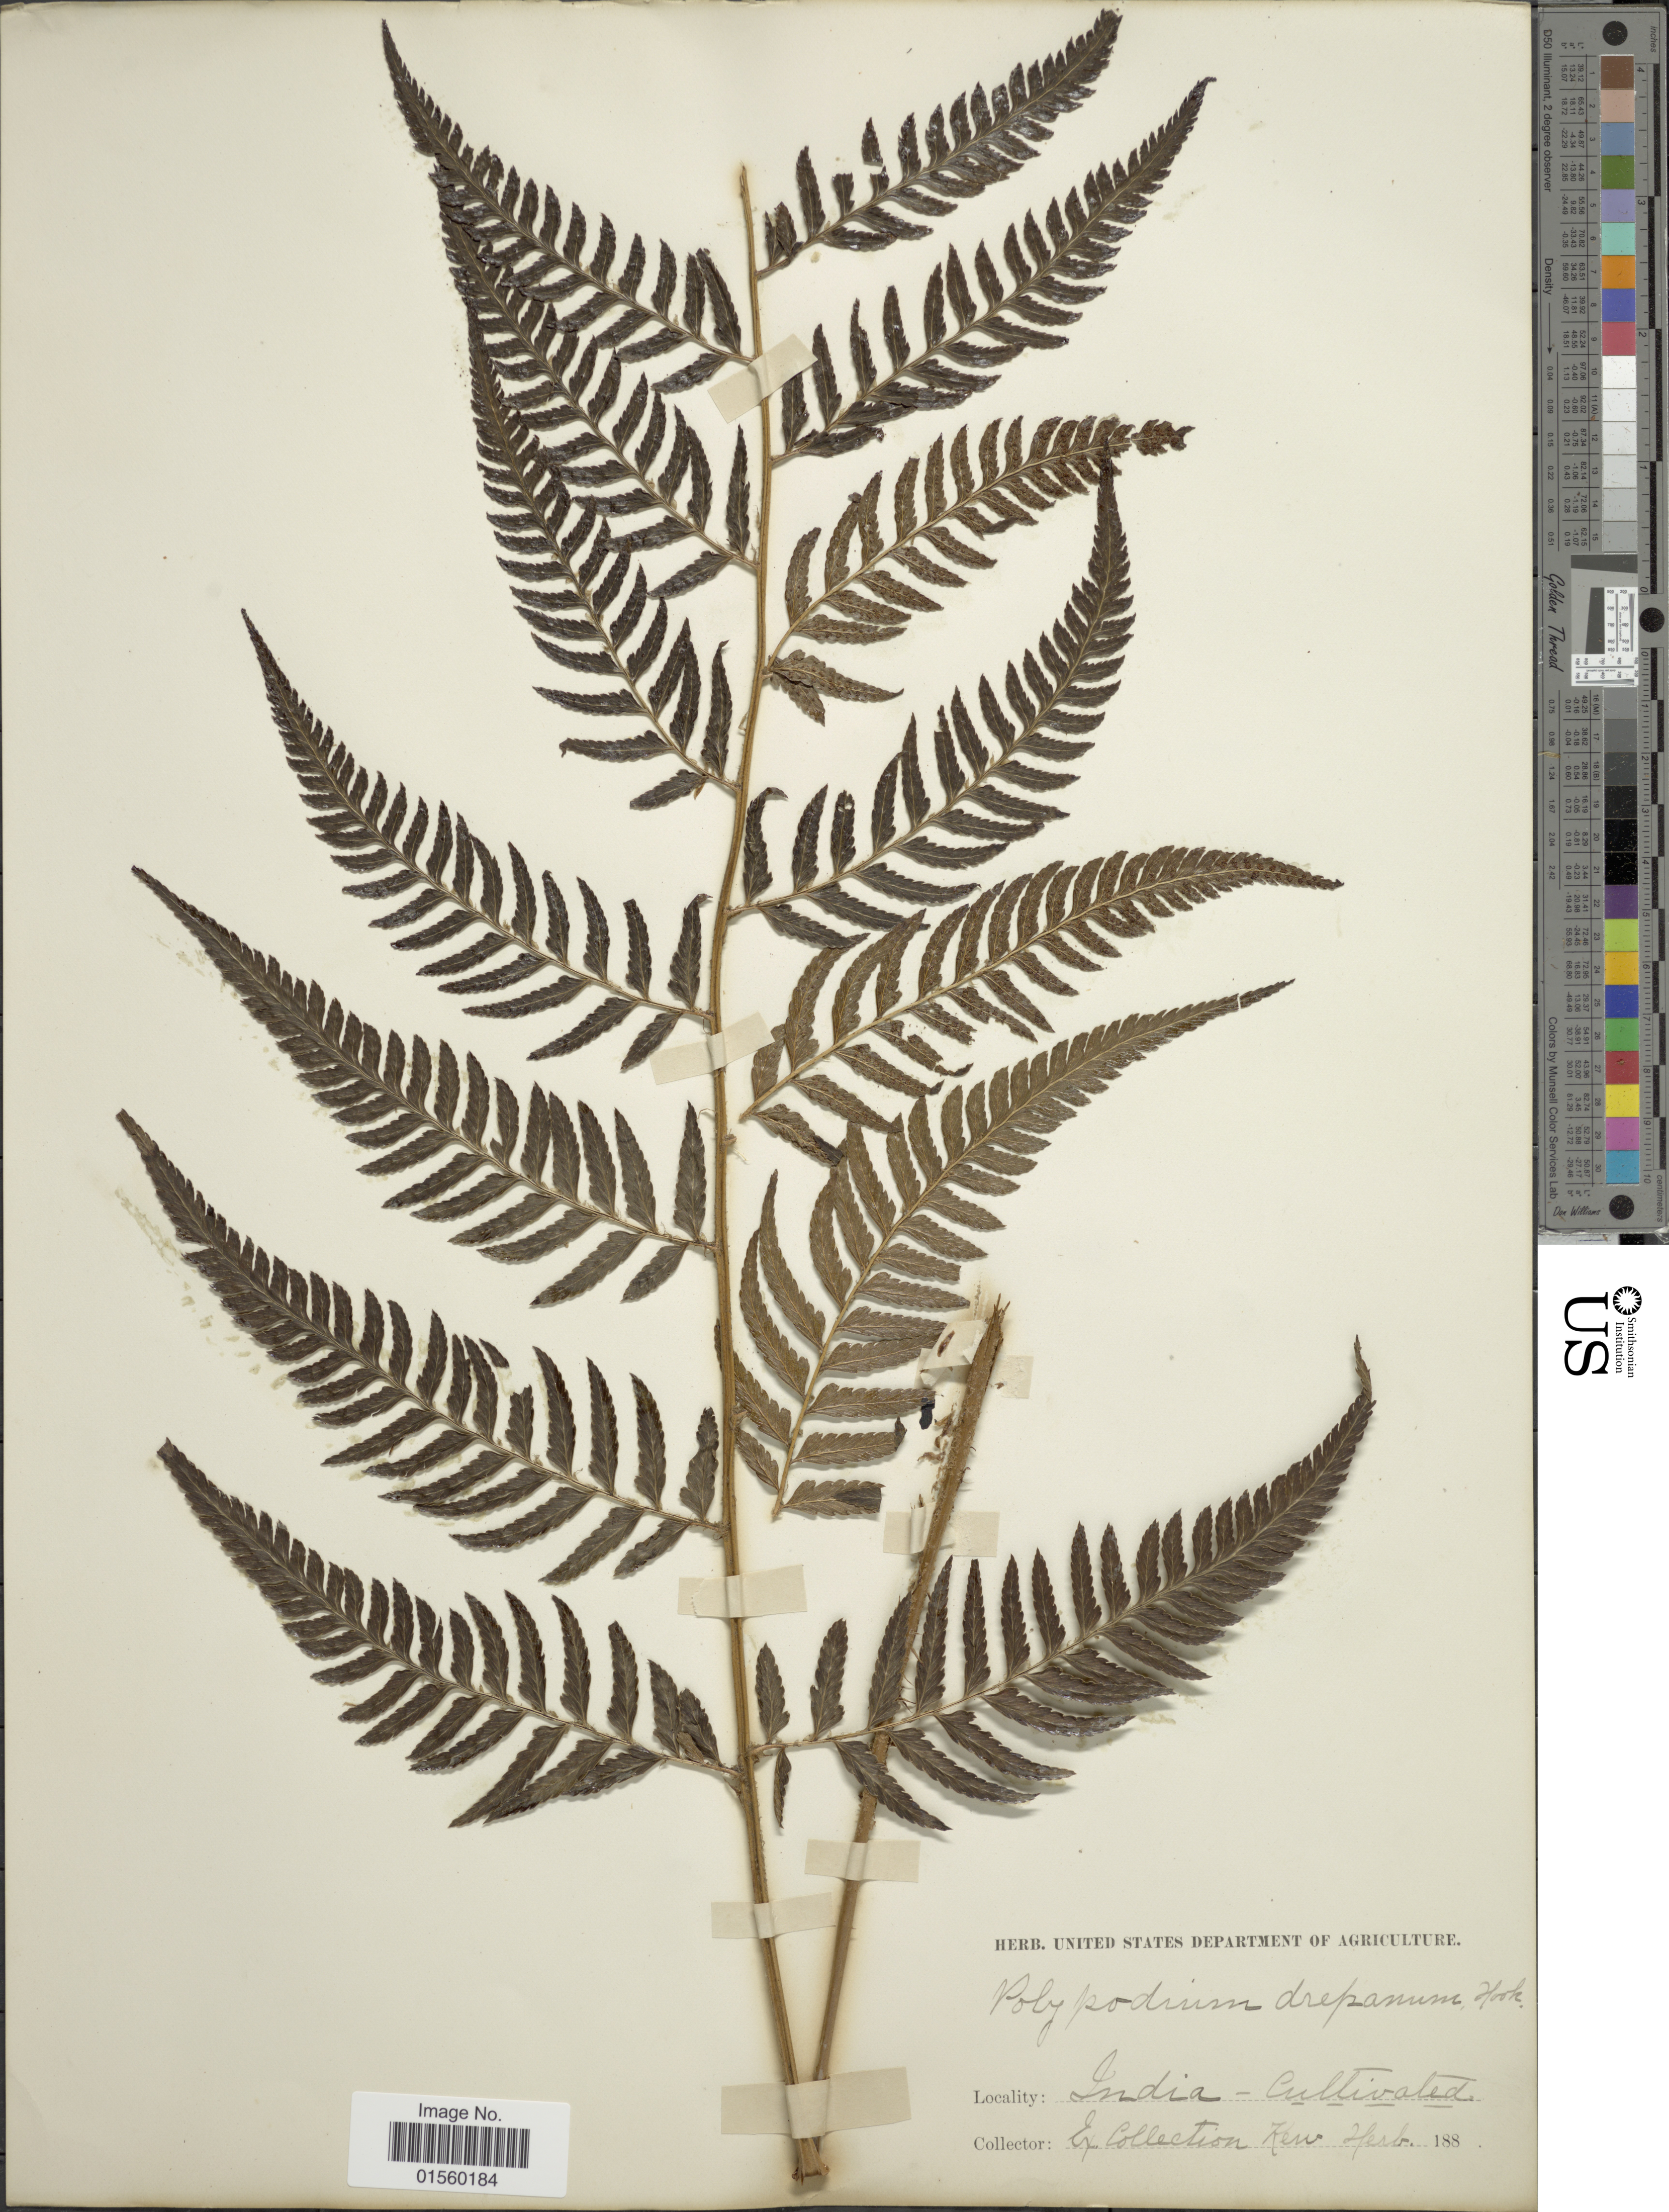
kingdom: Plantae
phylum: Tracheophyta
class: Polypodiopsida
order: Polypodiales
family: Dryopteridaceae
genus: Polystichum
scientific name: Polystichum drepanum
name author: (Sw.) C. Presl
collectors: Kew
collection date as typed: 188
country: India